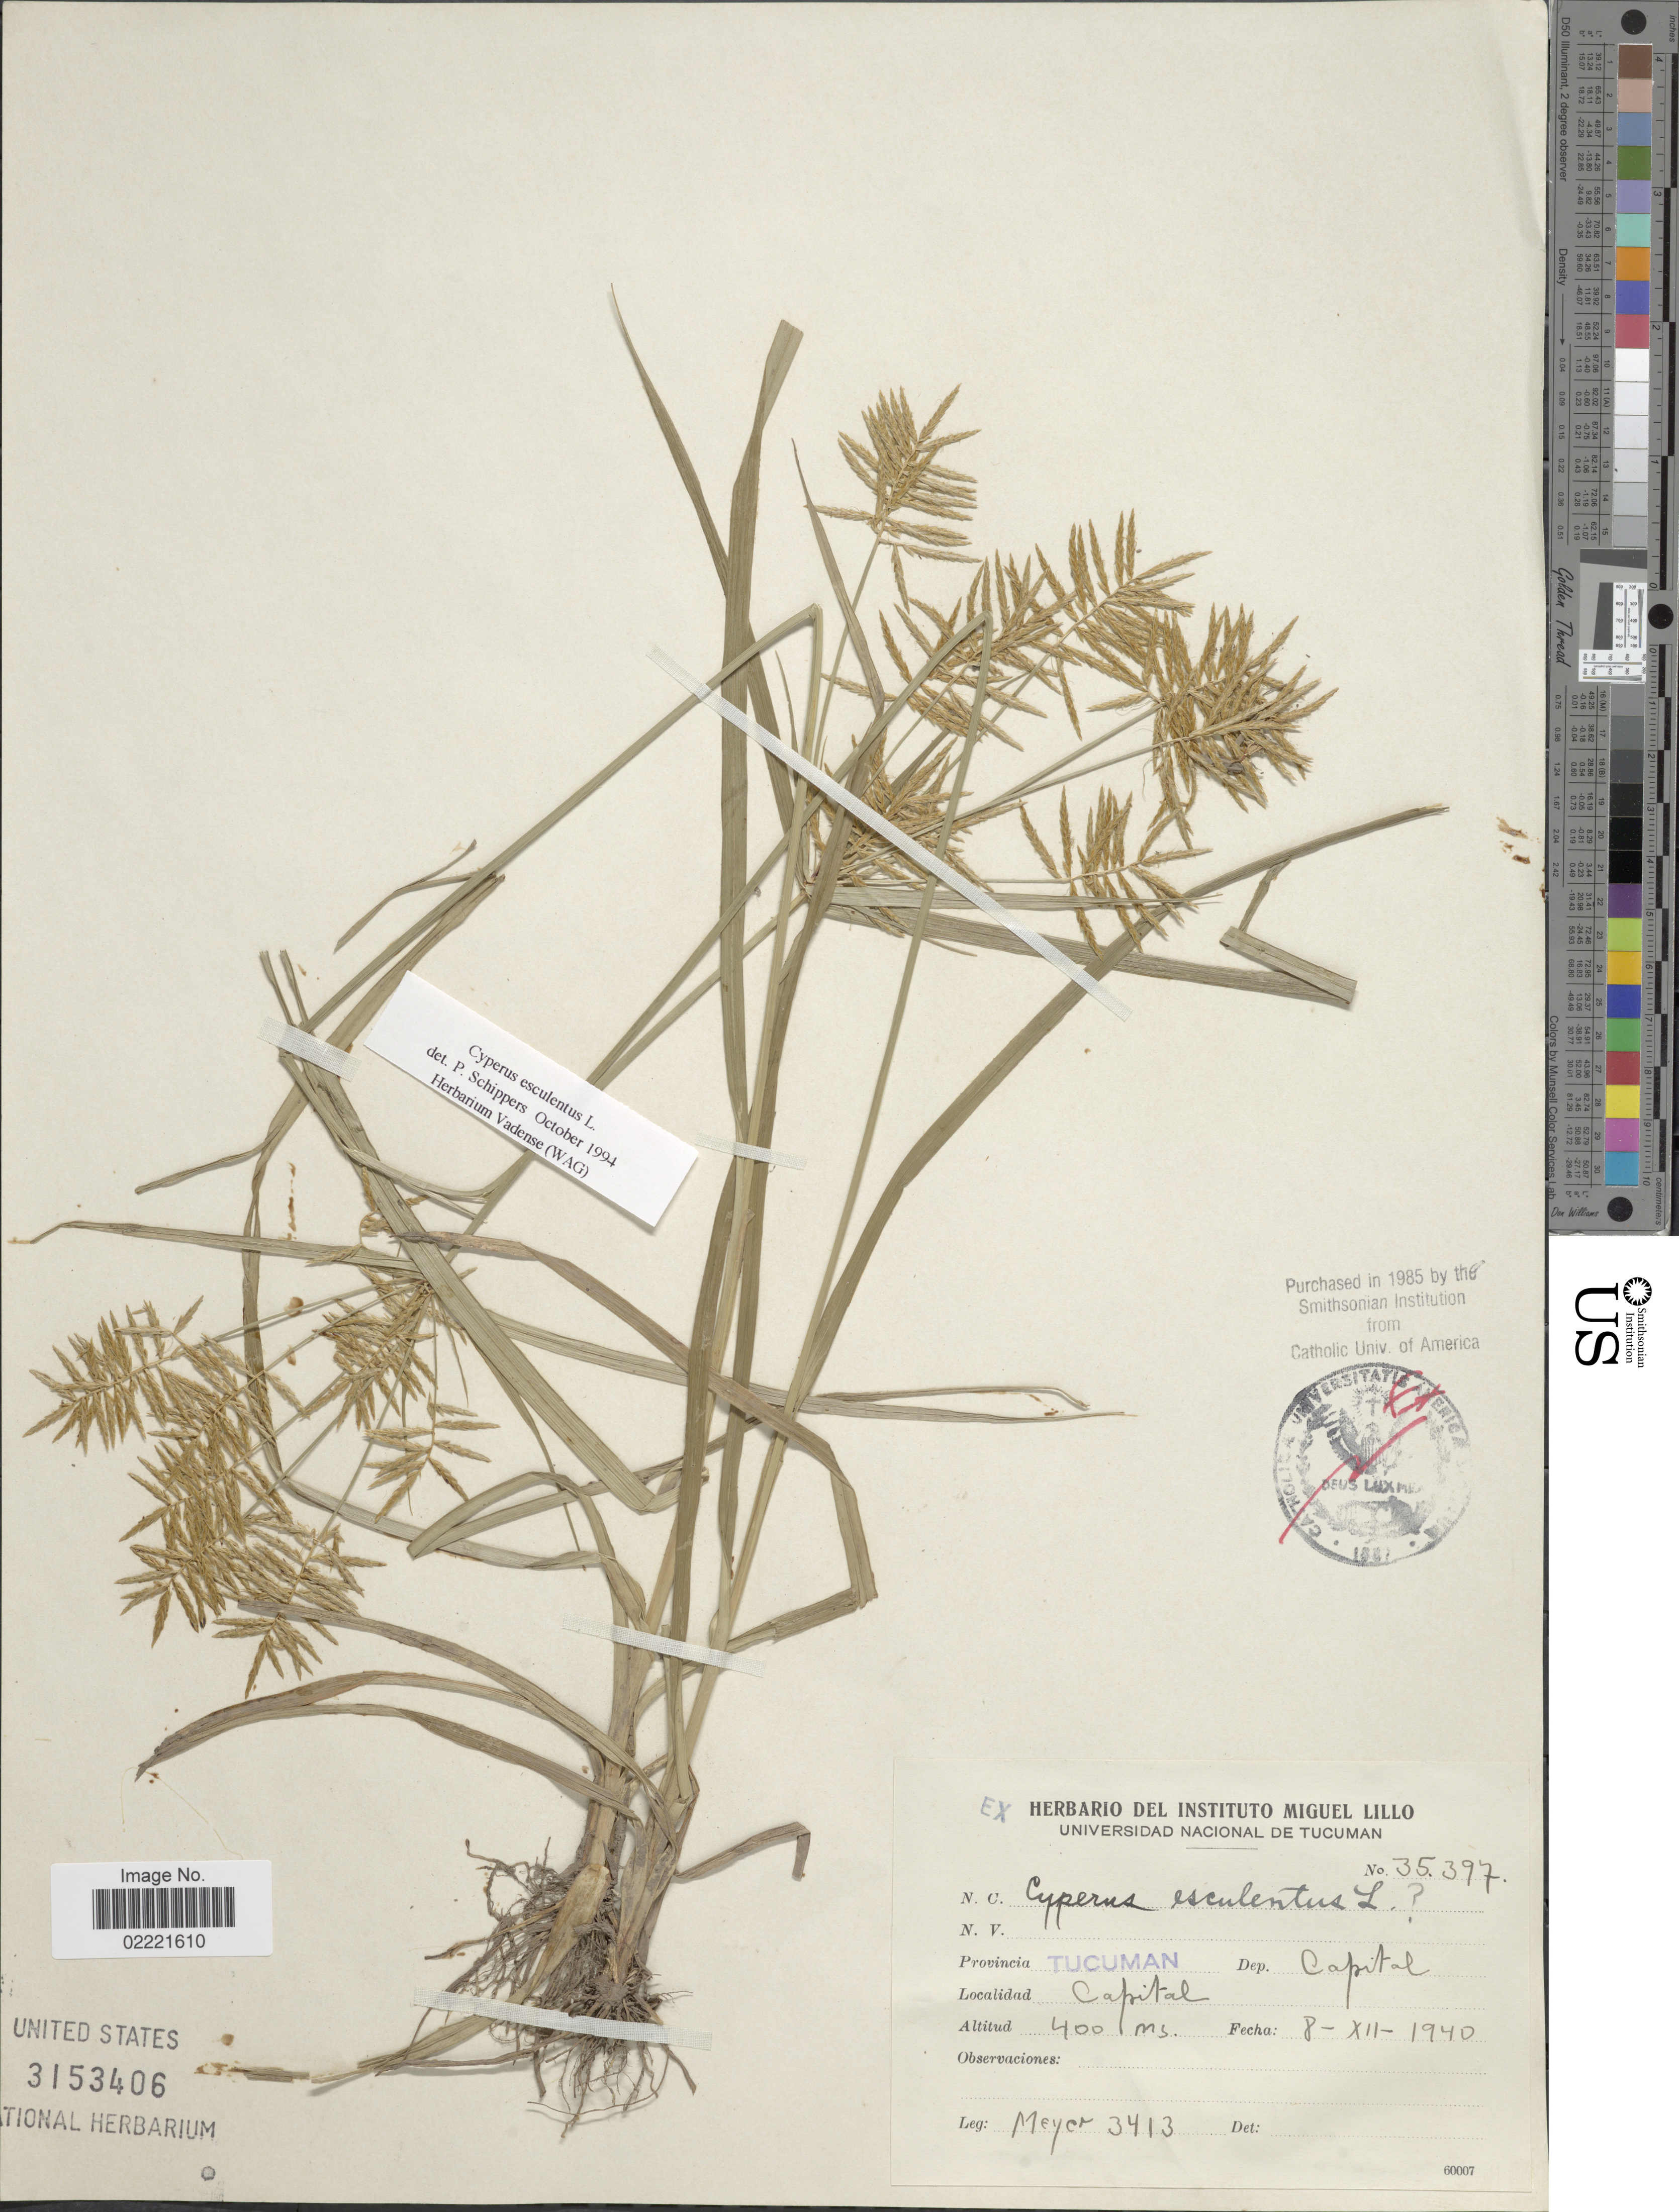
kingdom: Plantae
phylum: Tracheophyta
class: Liliopsida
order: Poales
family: Cyperaceae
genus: Cyperus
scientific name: Cyperus esculentus var. esculentus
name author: L.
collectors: -- Meyer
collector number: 3413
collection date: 1940-12-08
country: Argentina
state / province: Tucuman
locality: Provincia Tucuman, Dep. Capital, Capital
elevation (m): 400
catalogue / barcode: US 3153406